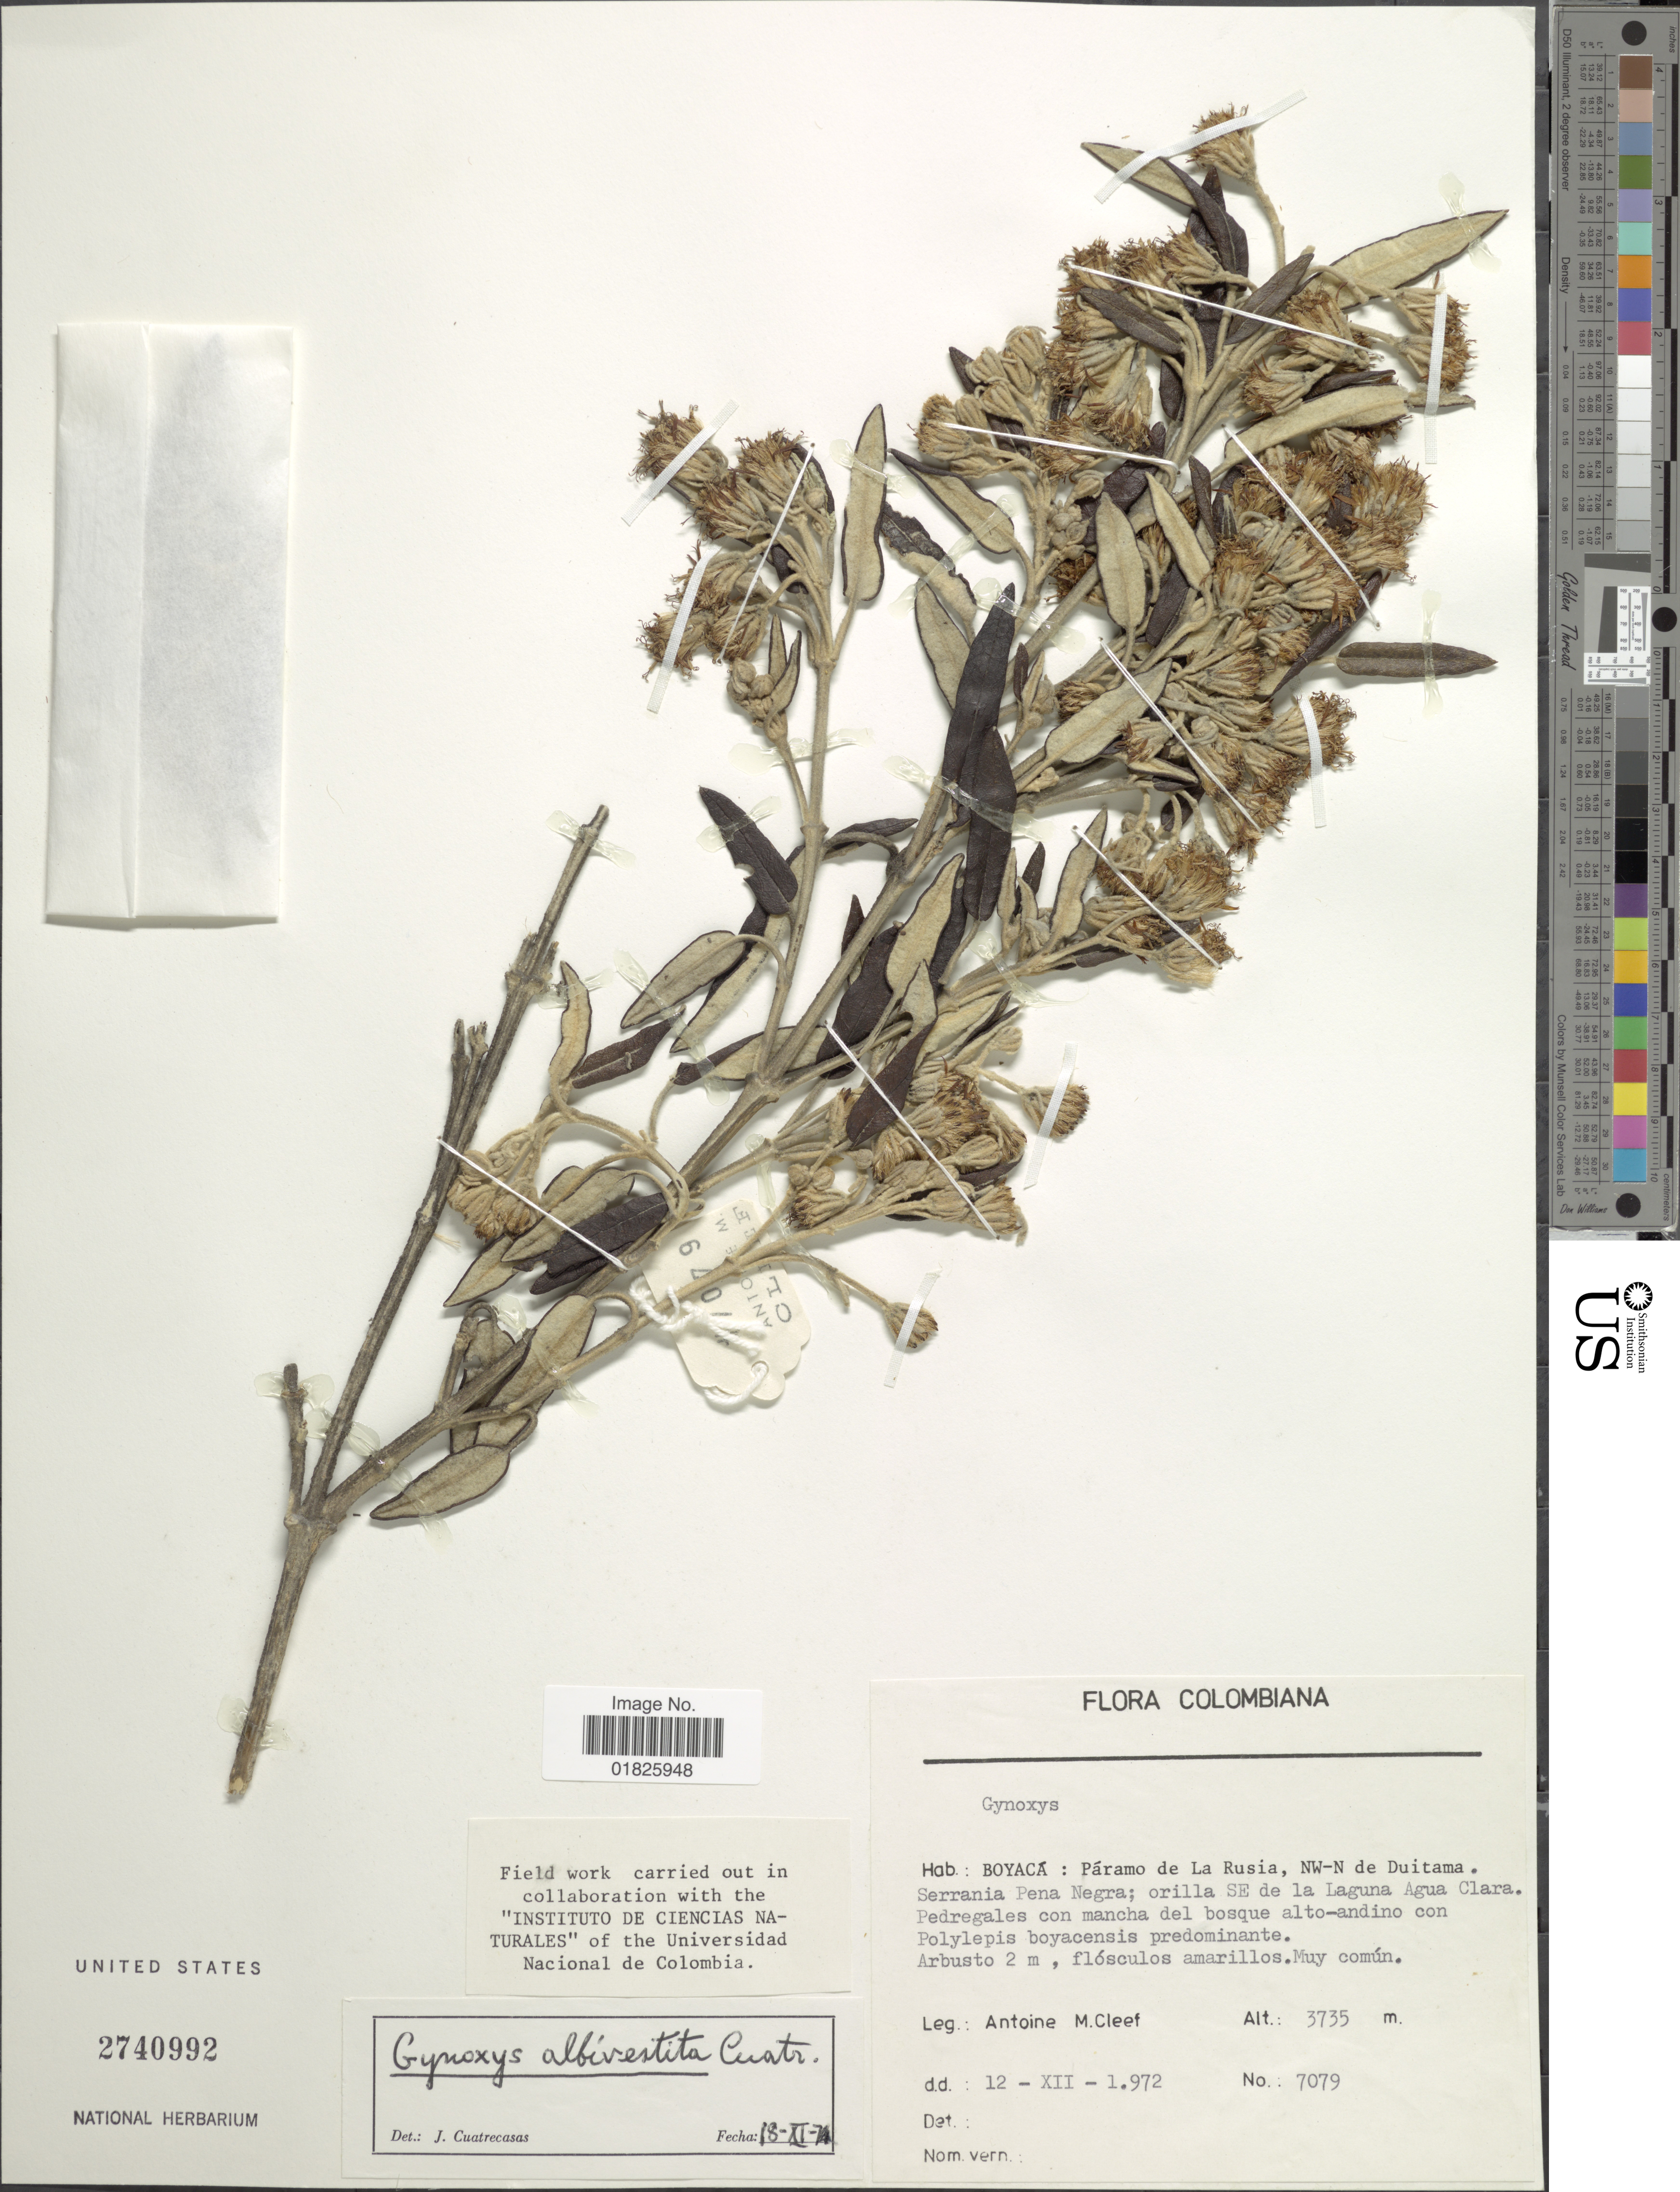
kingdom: Plantae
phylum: Tracheophyta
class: Magnoliopsida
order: Asterales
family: Asteraceae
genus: Gynoxys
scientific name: Gynoxys albivestita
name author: Cuatrec.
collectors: A. M. Cleef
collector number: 7079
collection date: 1972-12-12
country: Colombia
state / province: Boyacá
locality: Paramo de La Rusia, NW-N de Duitama, Serrania Pena Negra, orilla SE de la Laguna Agua Clara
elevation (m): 3735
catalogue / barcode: US 2740992